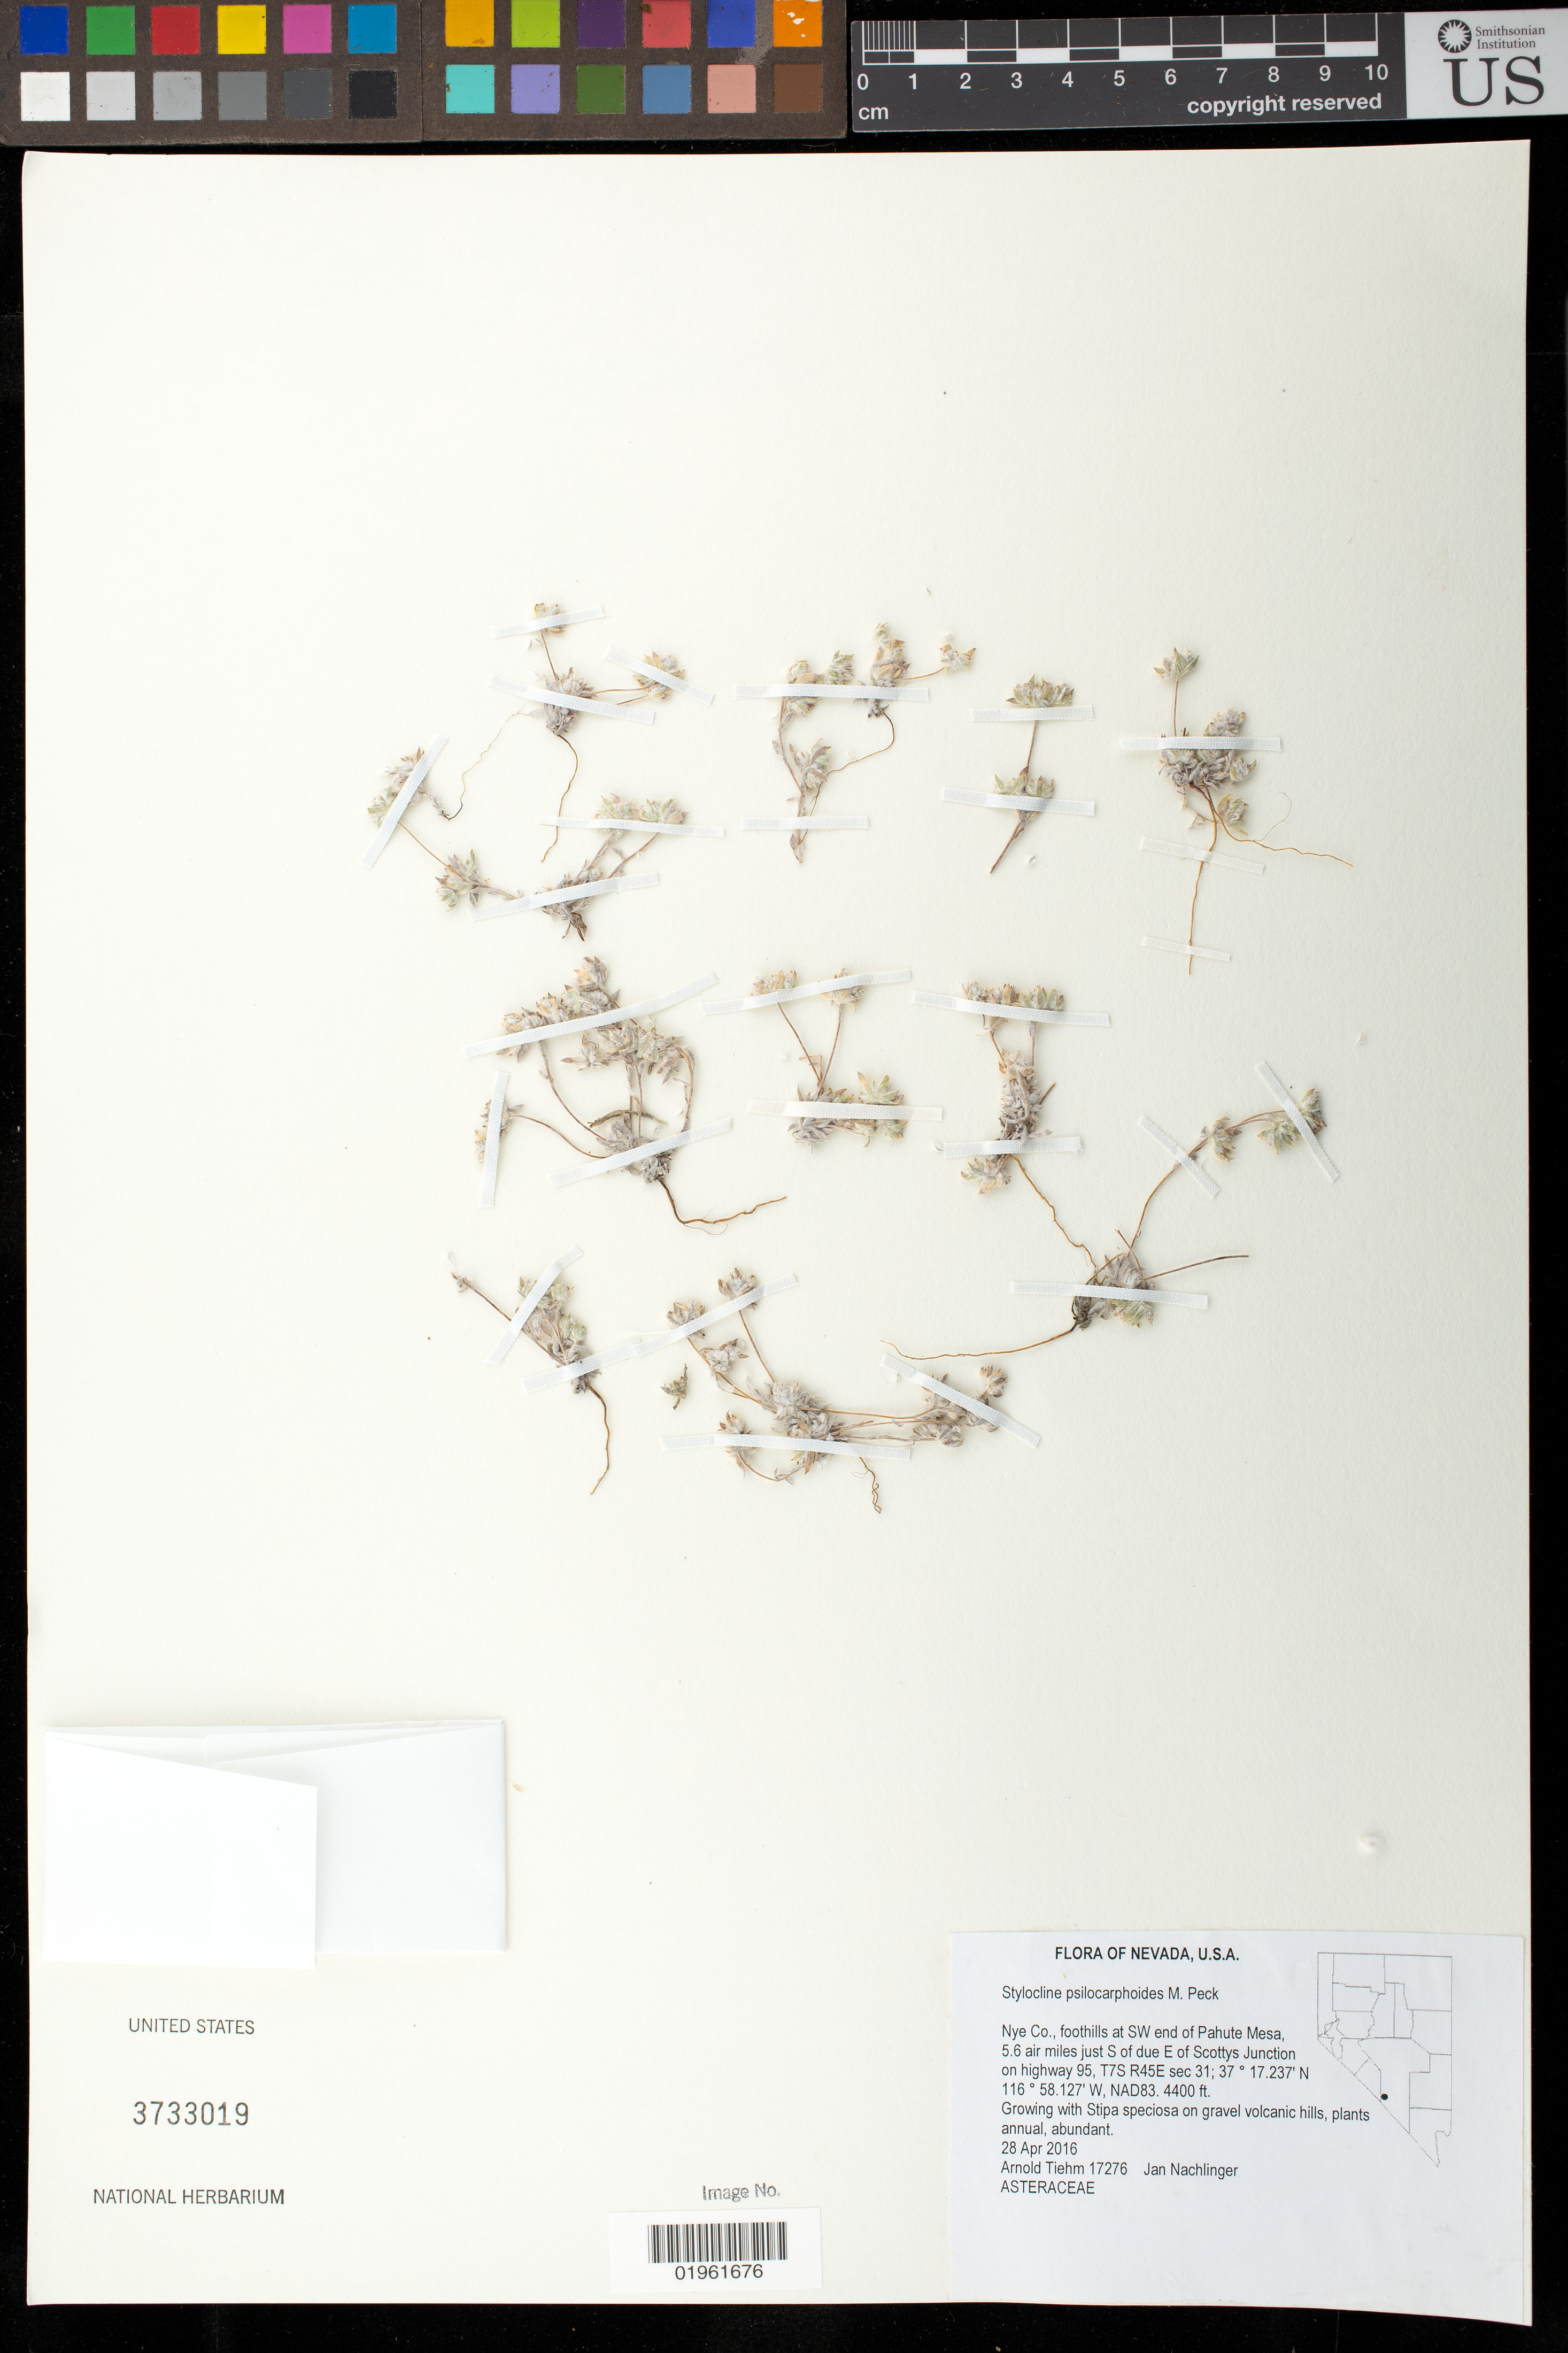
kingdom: Plantae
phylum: Tracheophyta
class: Magnoliopsida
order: Asterales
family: Asteraceae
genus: Stylocline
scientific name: Stylocline psilocarphoides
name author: M. Peck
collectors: A. Tiehm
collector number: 17276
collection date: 2016-04-28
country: United States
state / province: Nevada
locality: Nye Co., foothills at SW end of Pahute Mesa, 5.6 air miles just S of due E of Scottys Junction on highway 95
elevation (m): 1341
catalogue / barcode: US 3733019